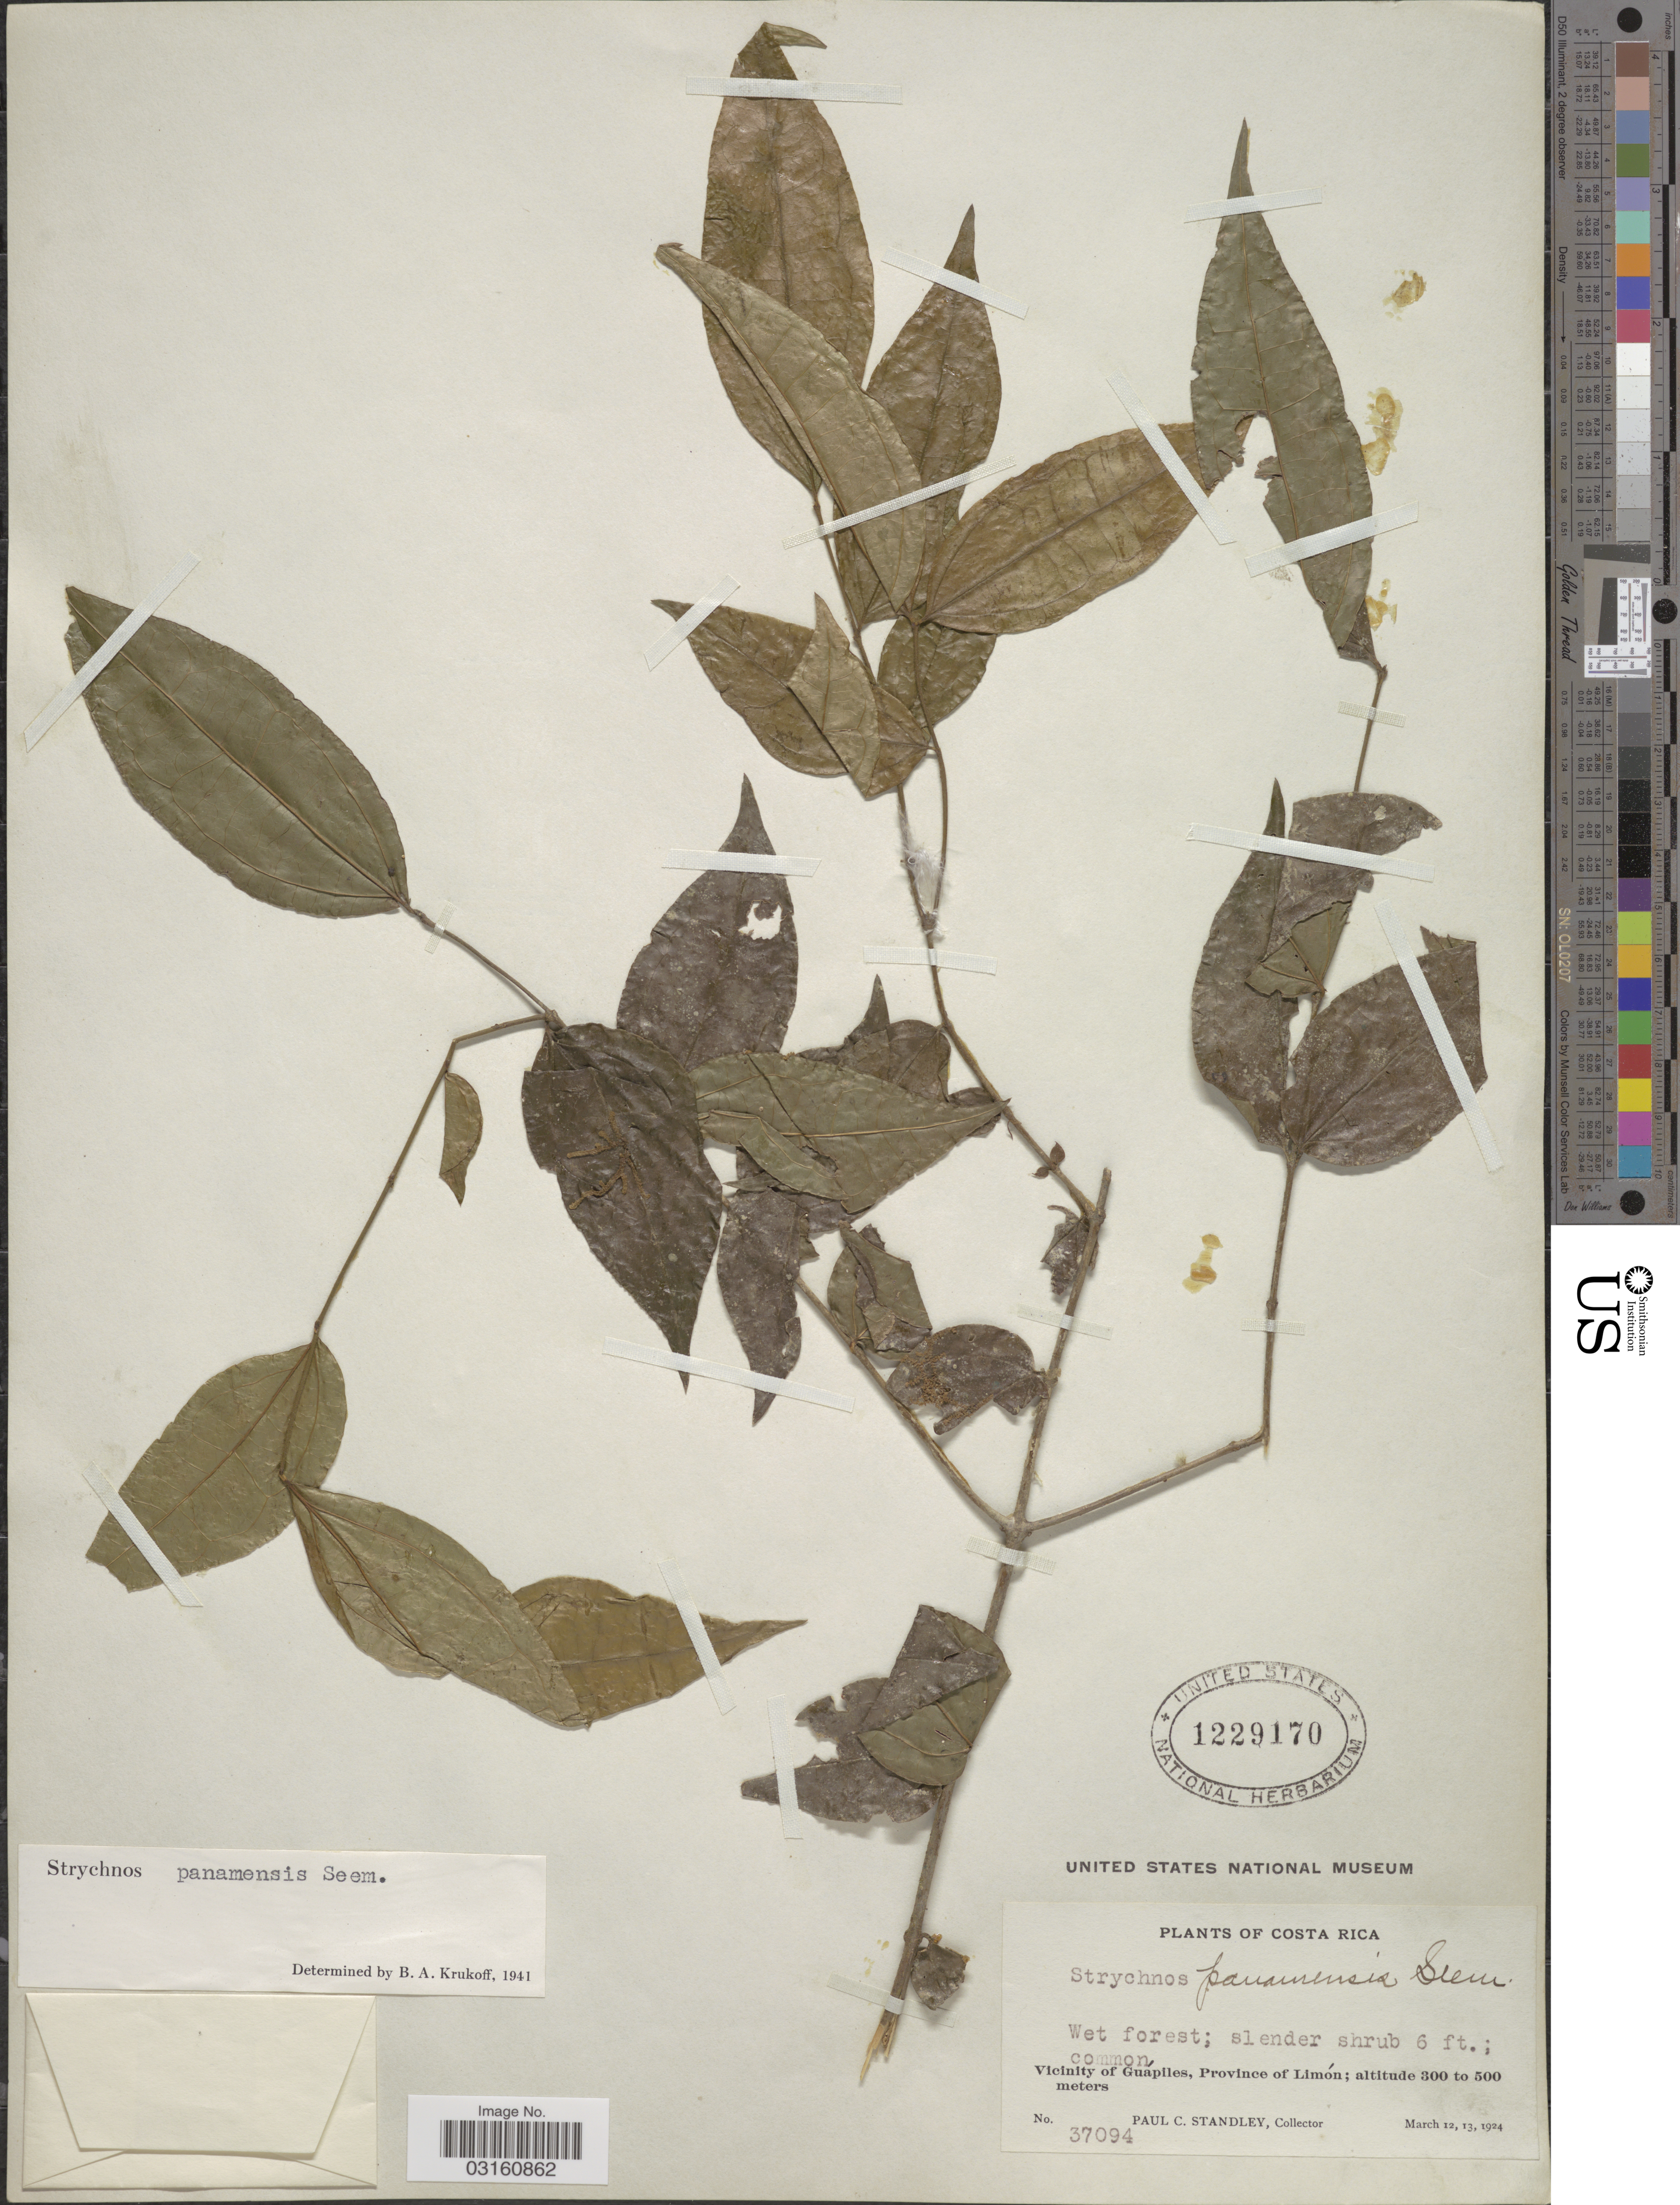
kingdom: Plantae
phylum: Tracheophyta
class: Magnoliopsida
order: Gentianales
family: Loganiaceae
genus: Strychnos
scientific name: Strychnos panamensis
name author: Seem.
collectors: P. C. Standley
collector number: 37094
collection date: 1924-03-12/1924-03-13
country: Costa Rica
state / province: Limón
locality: Vicinity of Guápiles.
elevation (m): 300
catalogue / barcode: US 1229170